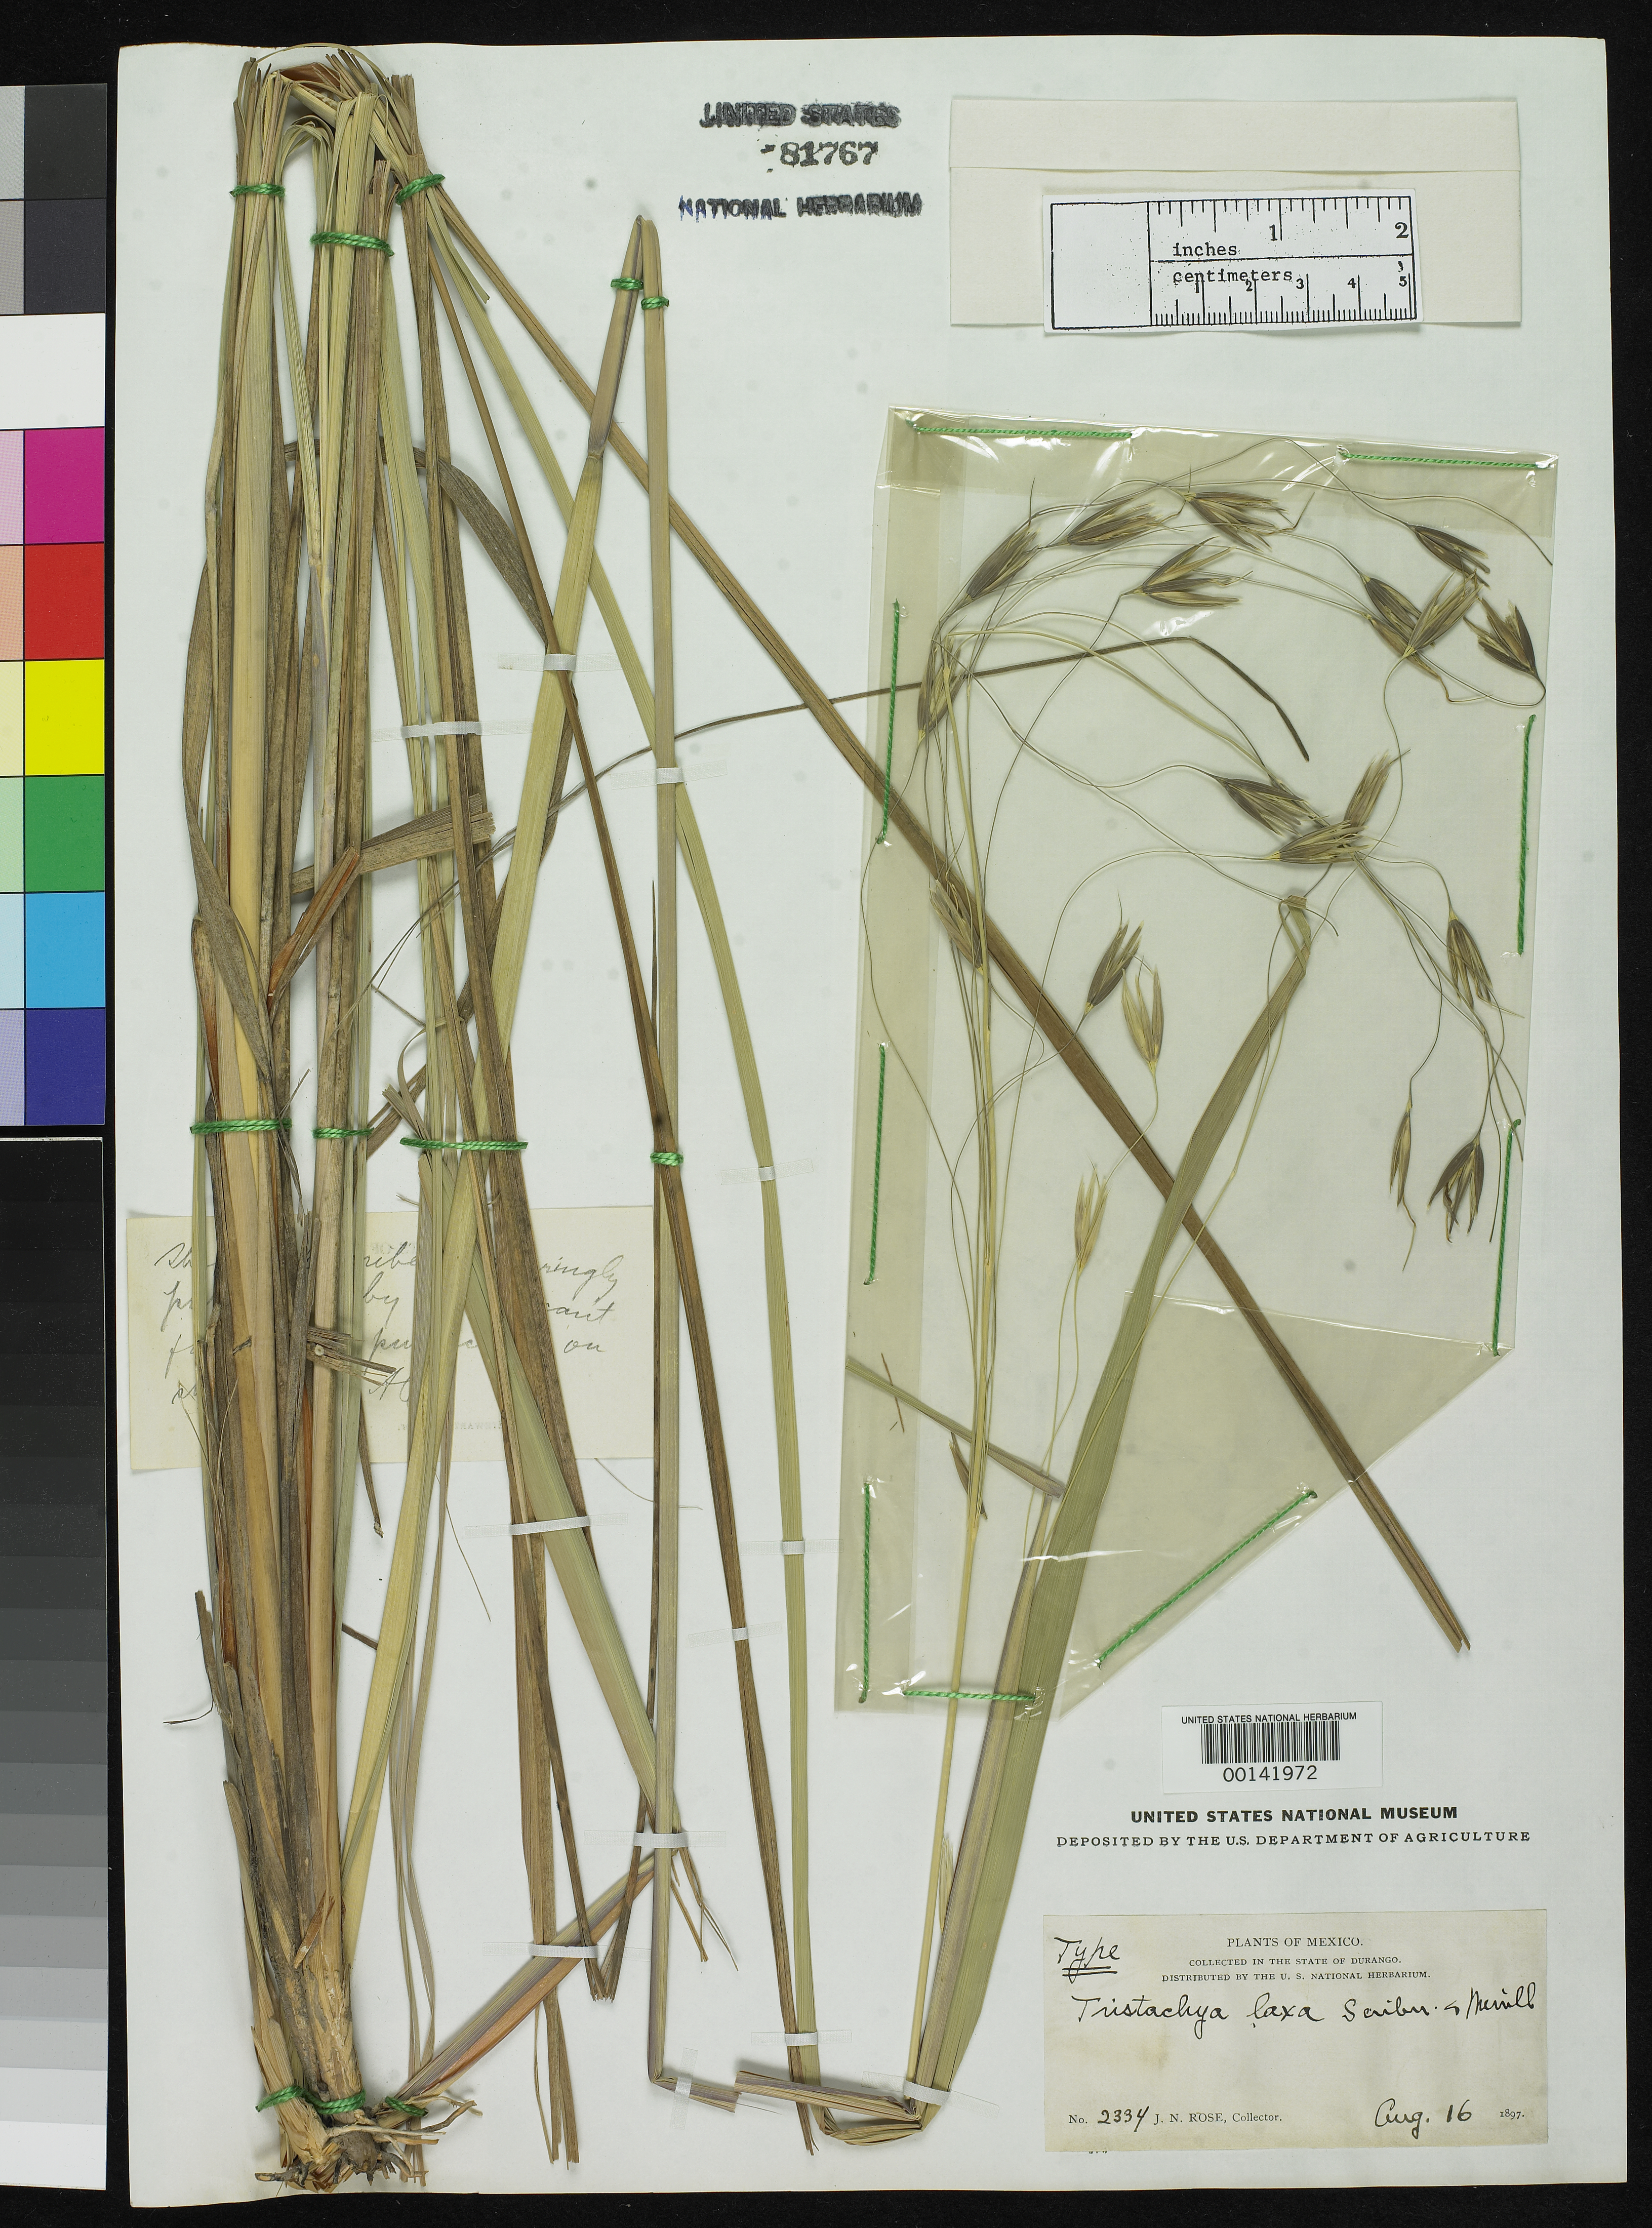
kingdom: Plantae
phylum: Tracheophyta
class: Liliopsida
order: Poales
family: Poaceae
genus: Tristachya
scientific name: Tristachya laxa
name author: Scribn. & Merr.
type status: Holotype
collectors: J. N. Rose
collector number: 2334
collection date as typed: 16 Aug 1897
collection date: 1897-08-16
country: Mexico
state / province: Durango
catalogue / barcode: US 81767